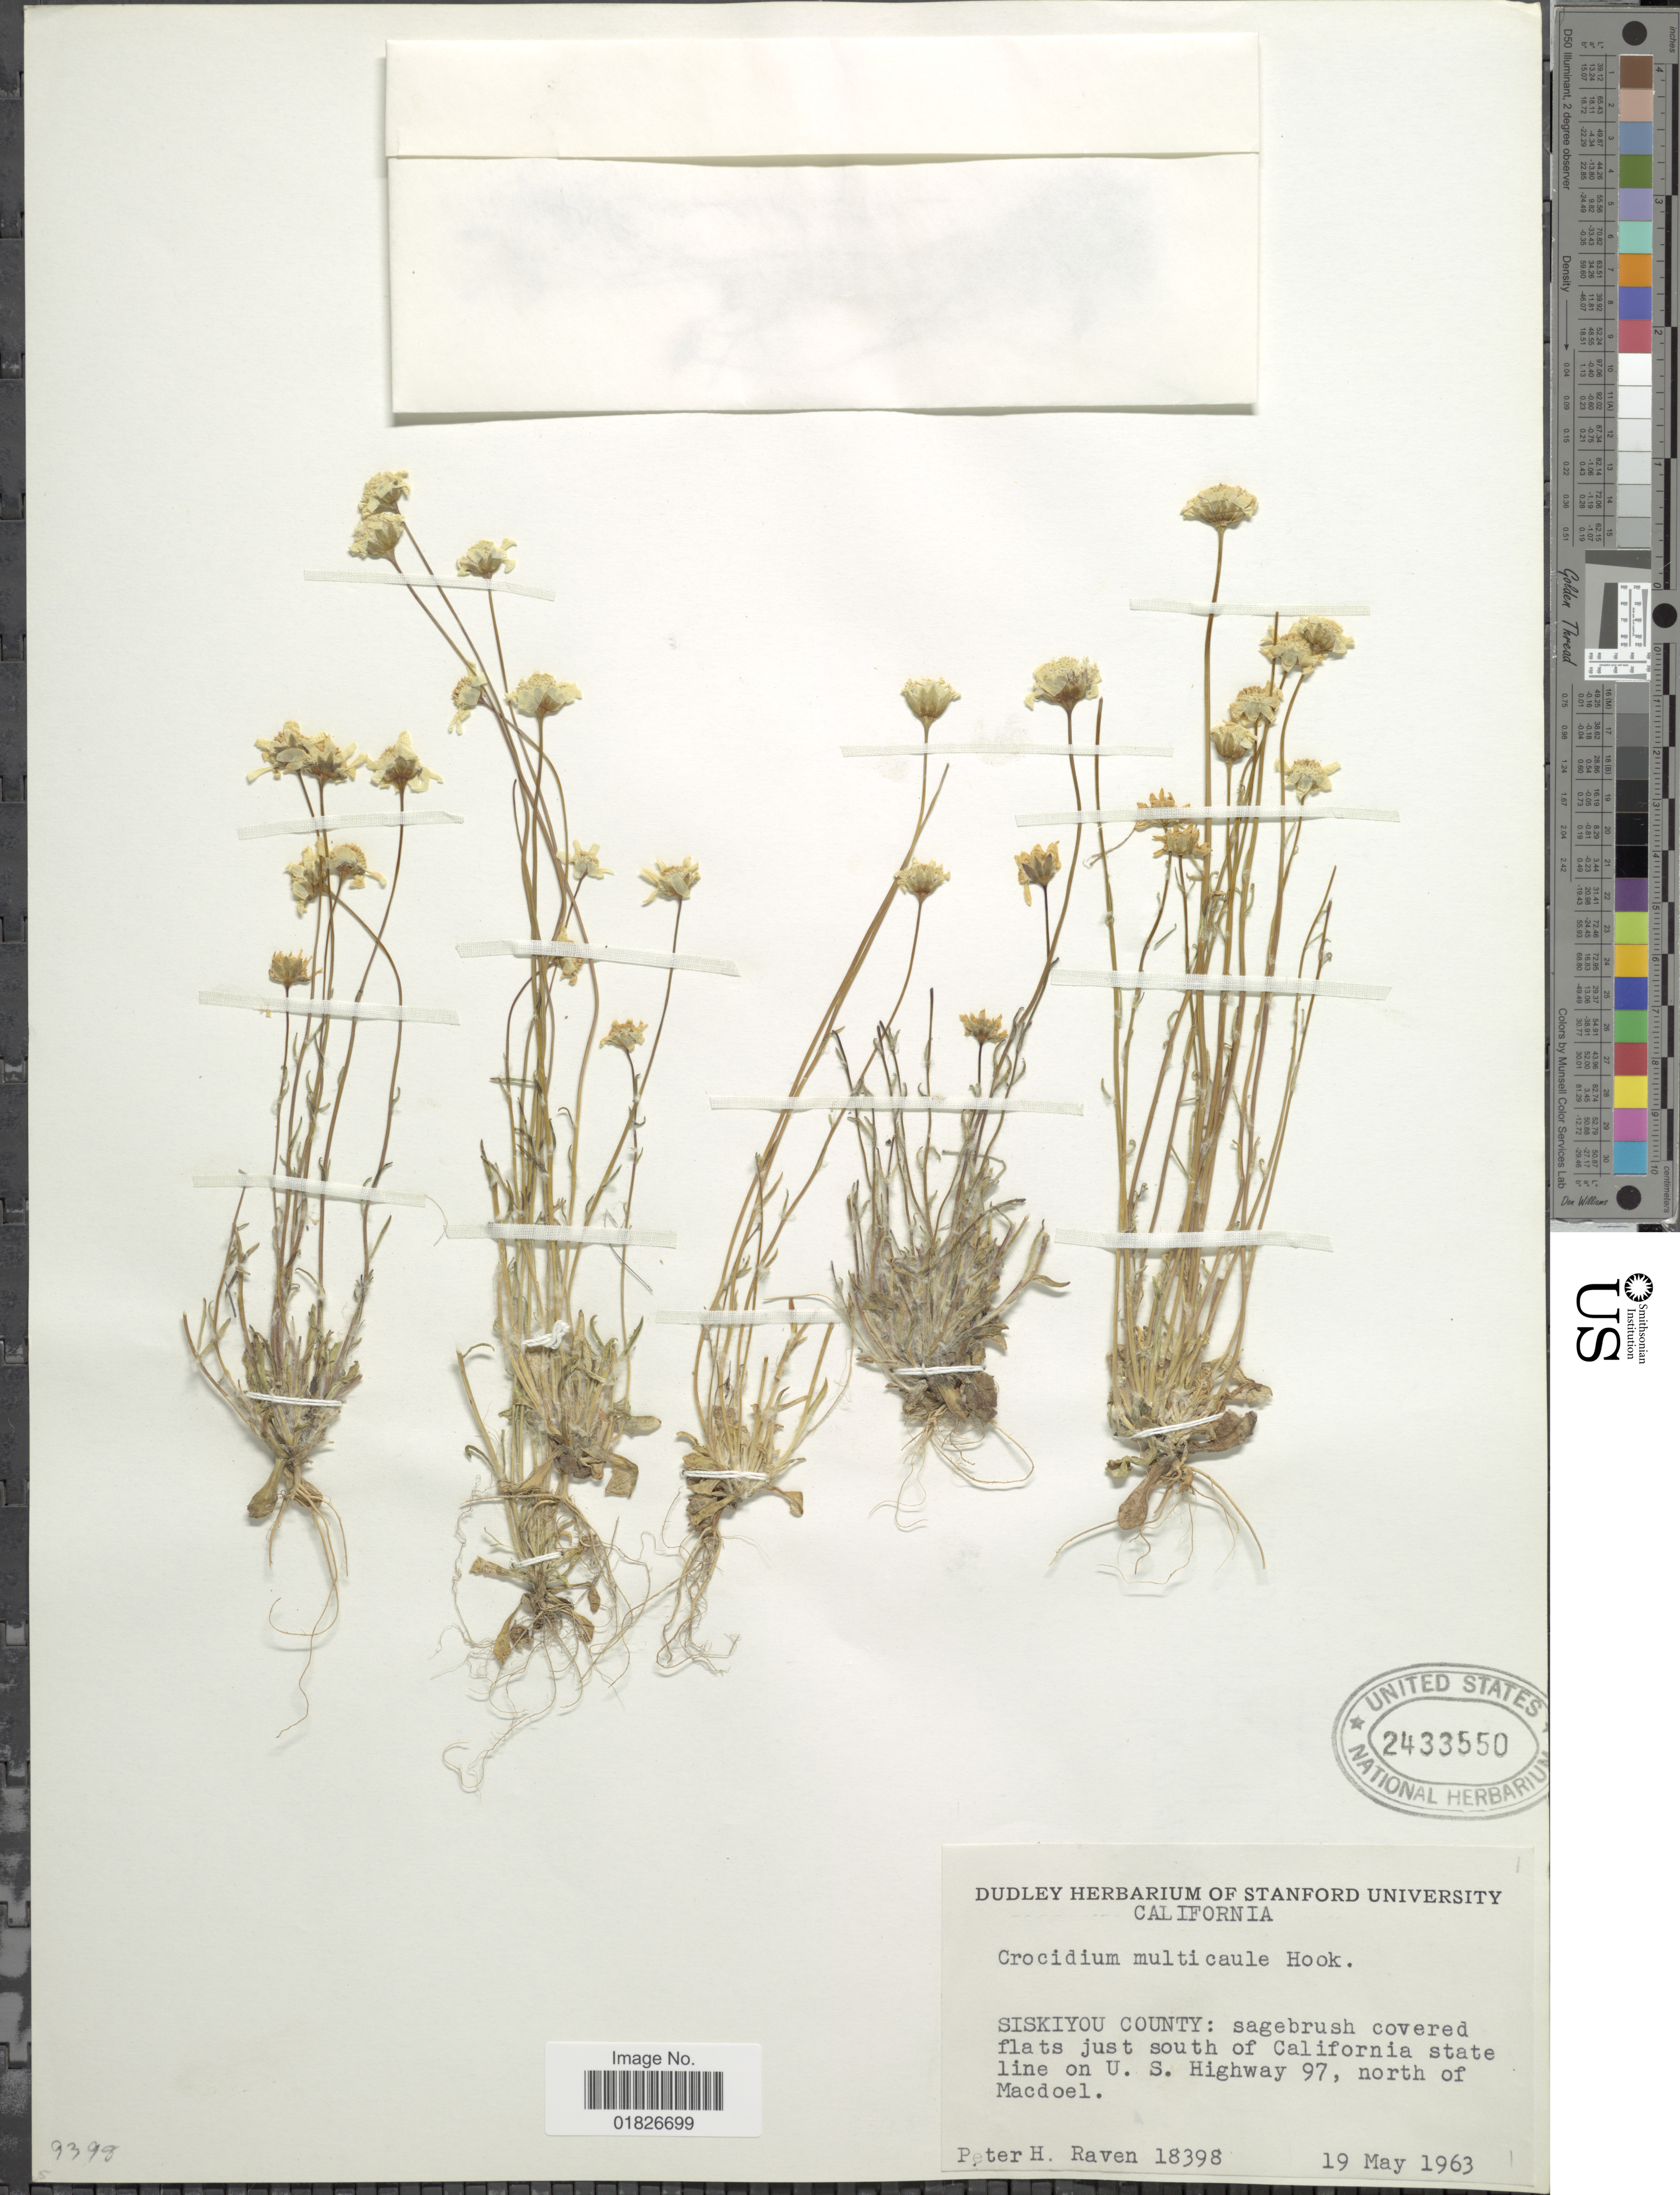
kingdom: Plantae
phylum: Tracheophyta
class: Magnoliopsida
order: Asterales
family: Asteraceae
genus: Crocidium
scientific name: Crocidium multicaule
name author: Hook.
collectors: P. Raven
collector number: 18398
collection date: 1963-05-19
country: United States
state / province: California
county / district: Siskiyou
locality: Siskiyou County, just south of California state line on U. S. Highway 97, north of Macdoel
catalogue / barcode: US 2433550